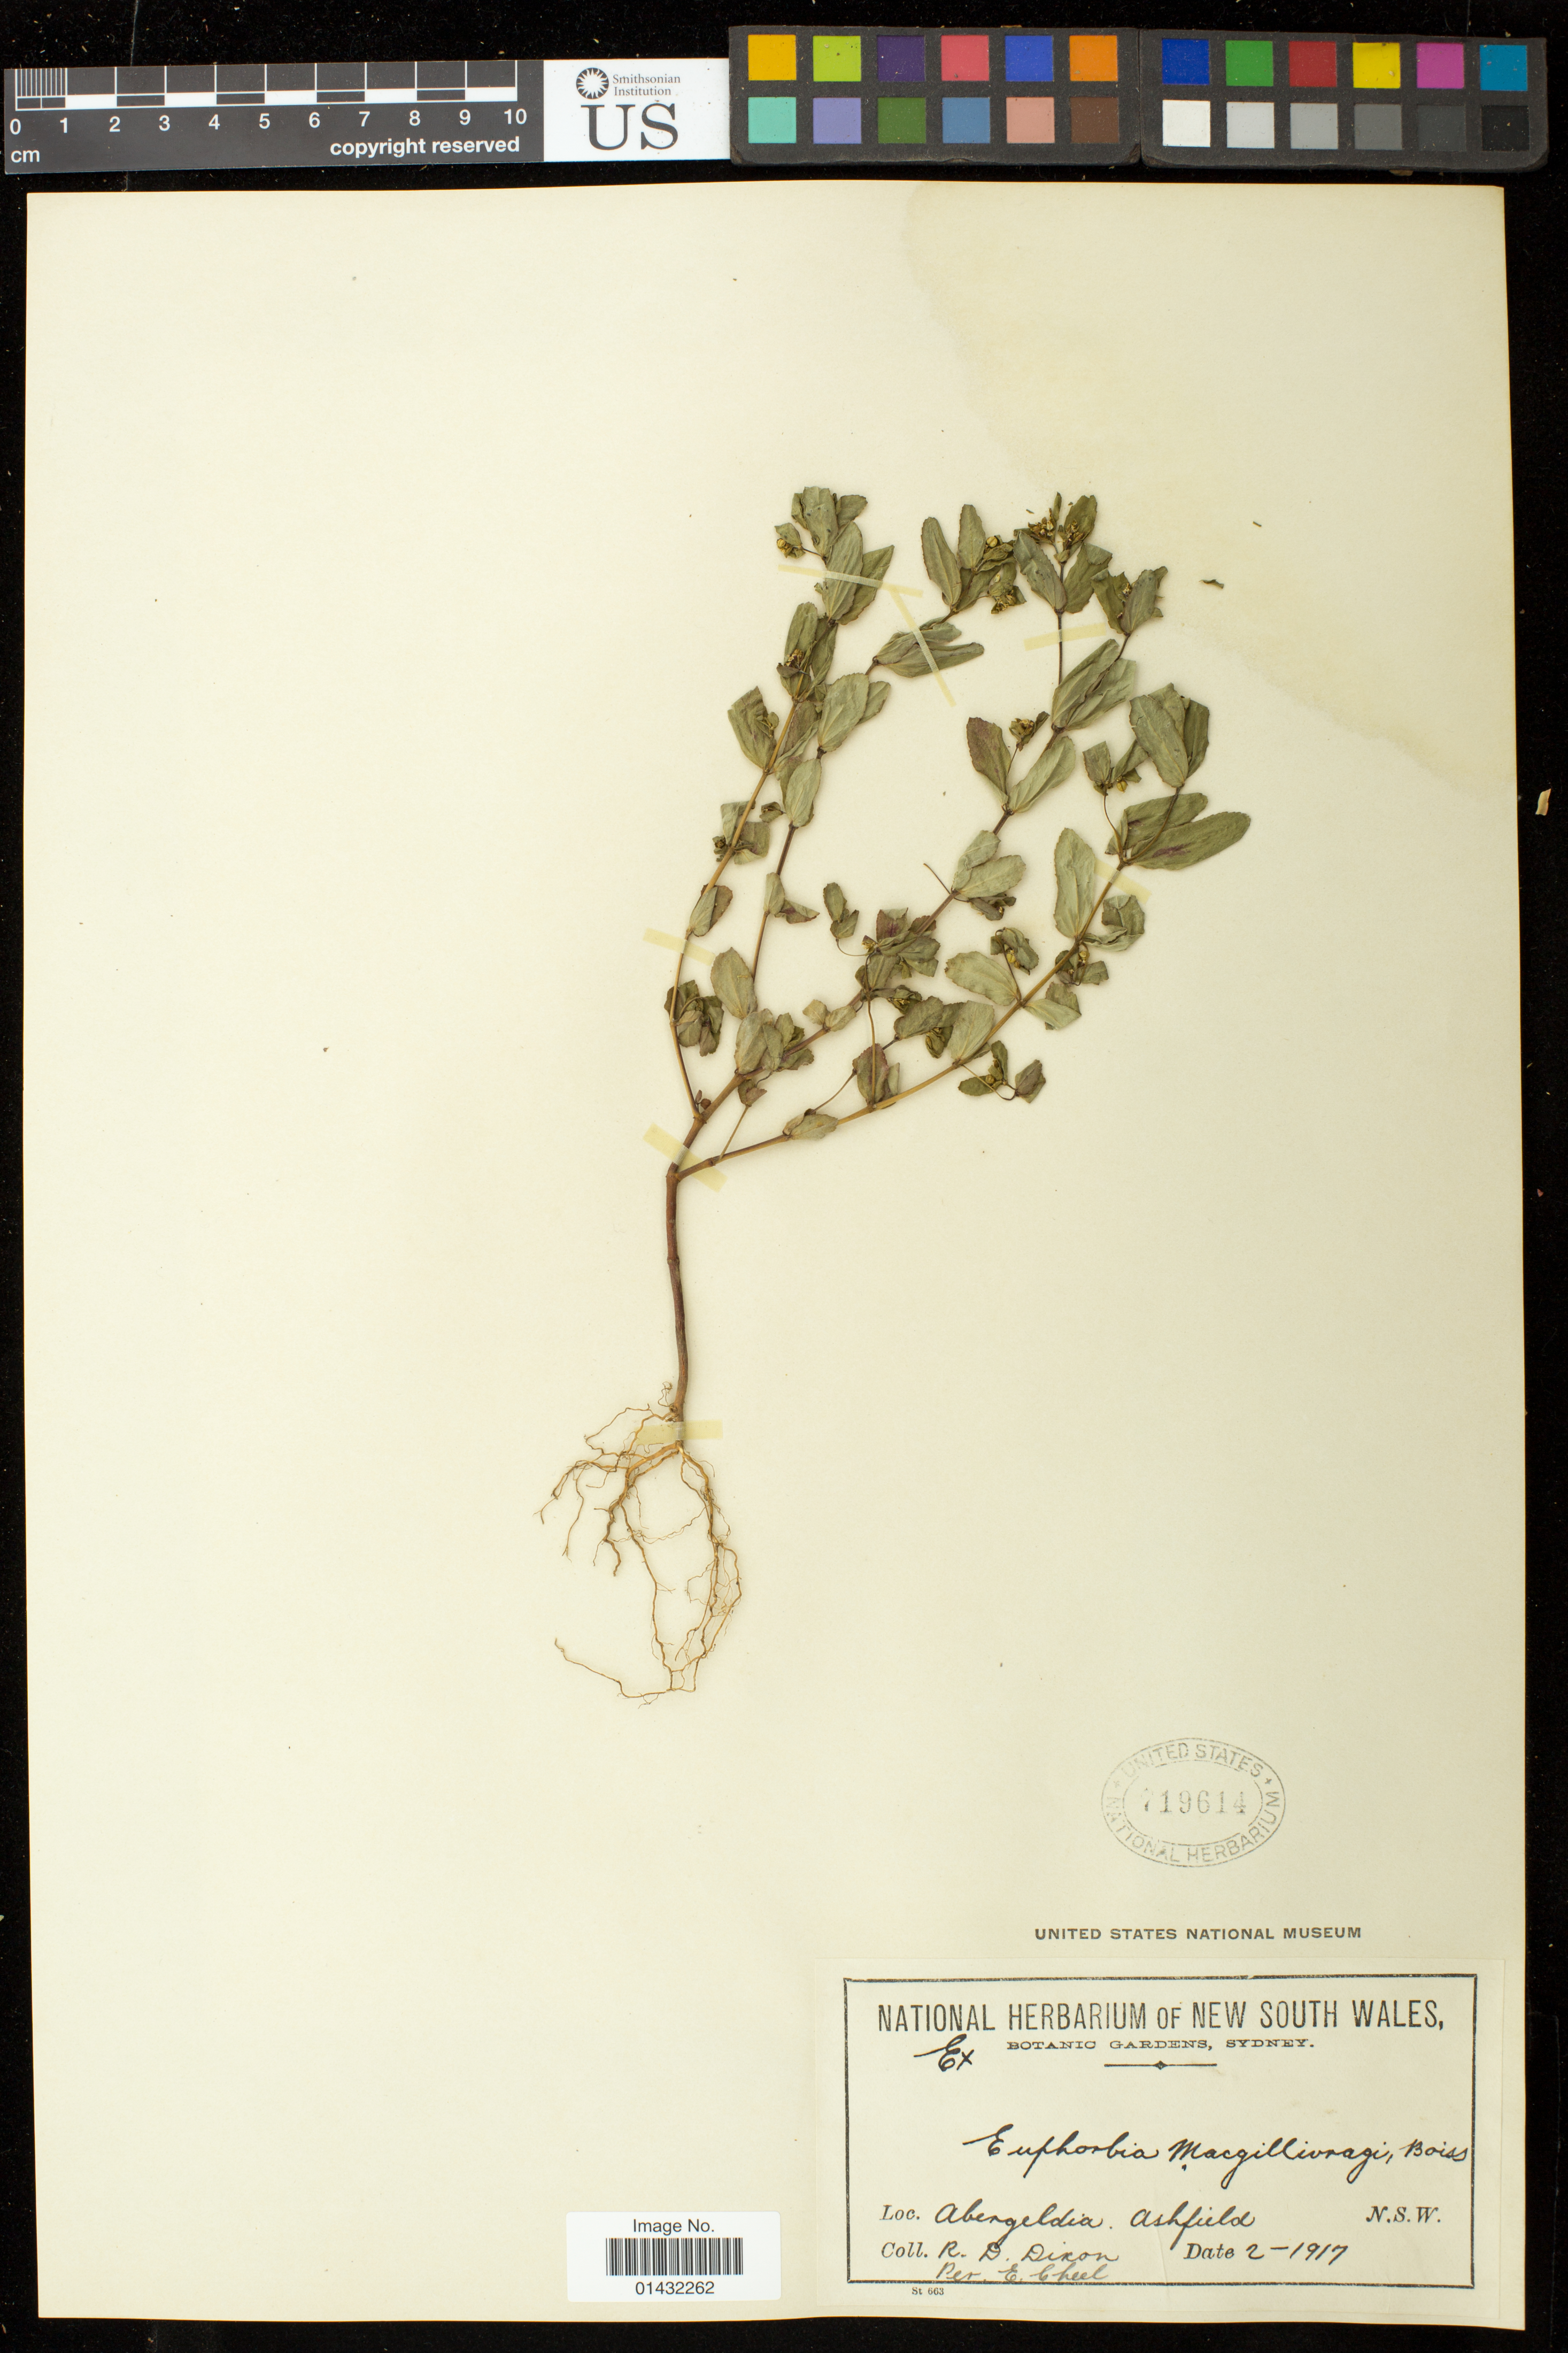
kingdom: Plantae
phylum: Tracheophyta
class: Magnoliopsida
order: Malpighiales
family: Euphorbiaceae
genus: Euphorbia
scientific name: Euphorbia bifida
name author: Hook. & Arn.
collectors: R. Dixon & E. Cheel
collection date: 1917-02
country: Australia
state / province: New South Wales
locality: Abergeldia, Ashfield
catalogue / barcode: US 719614